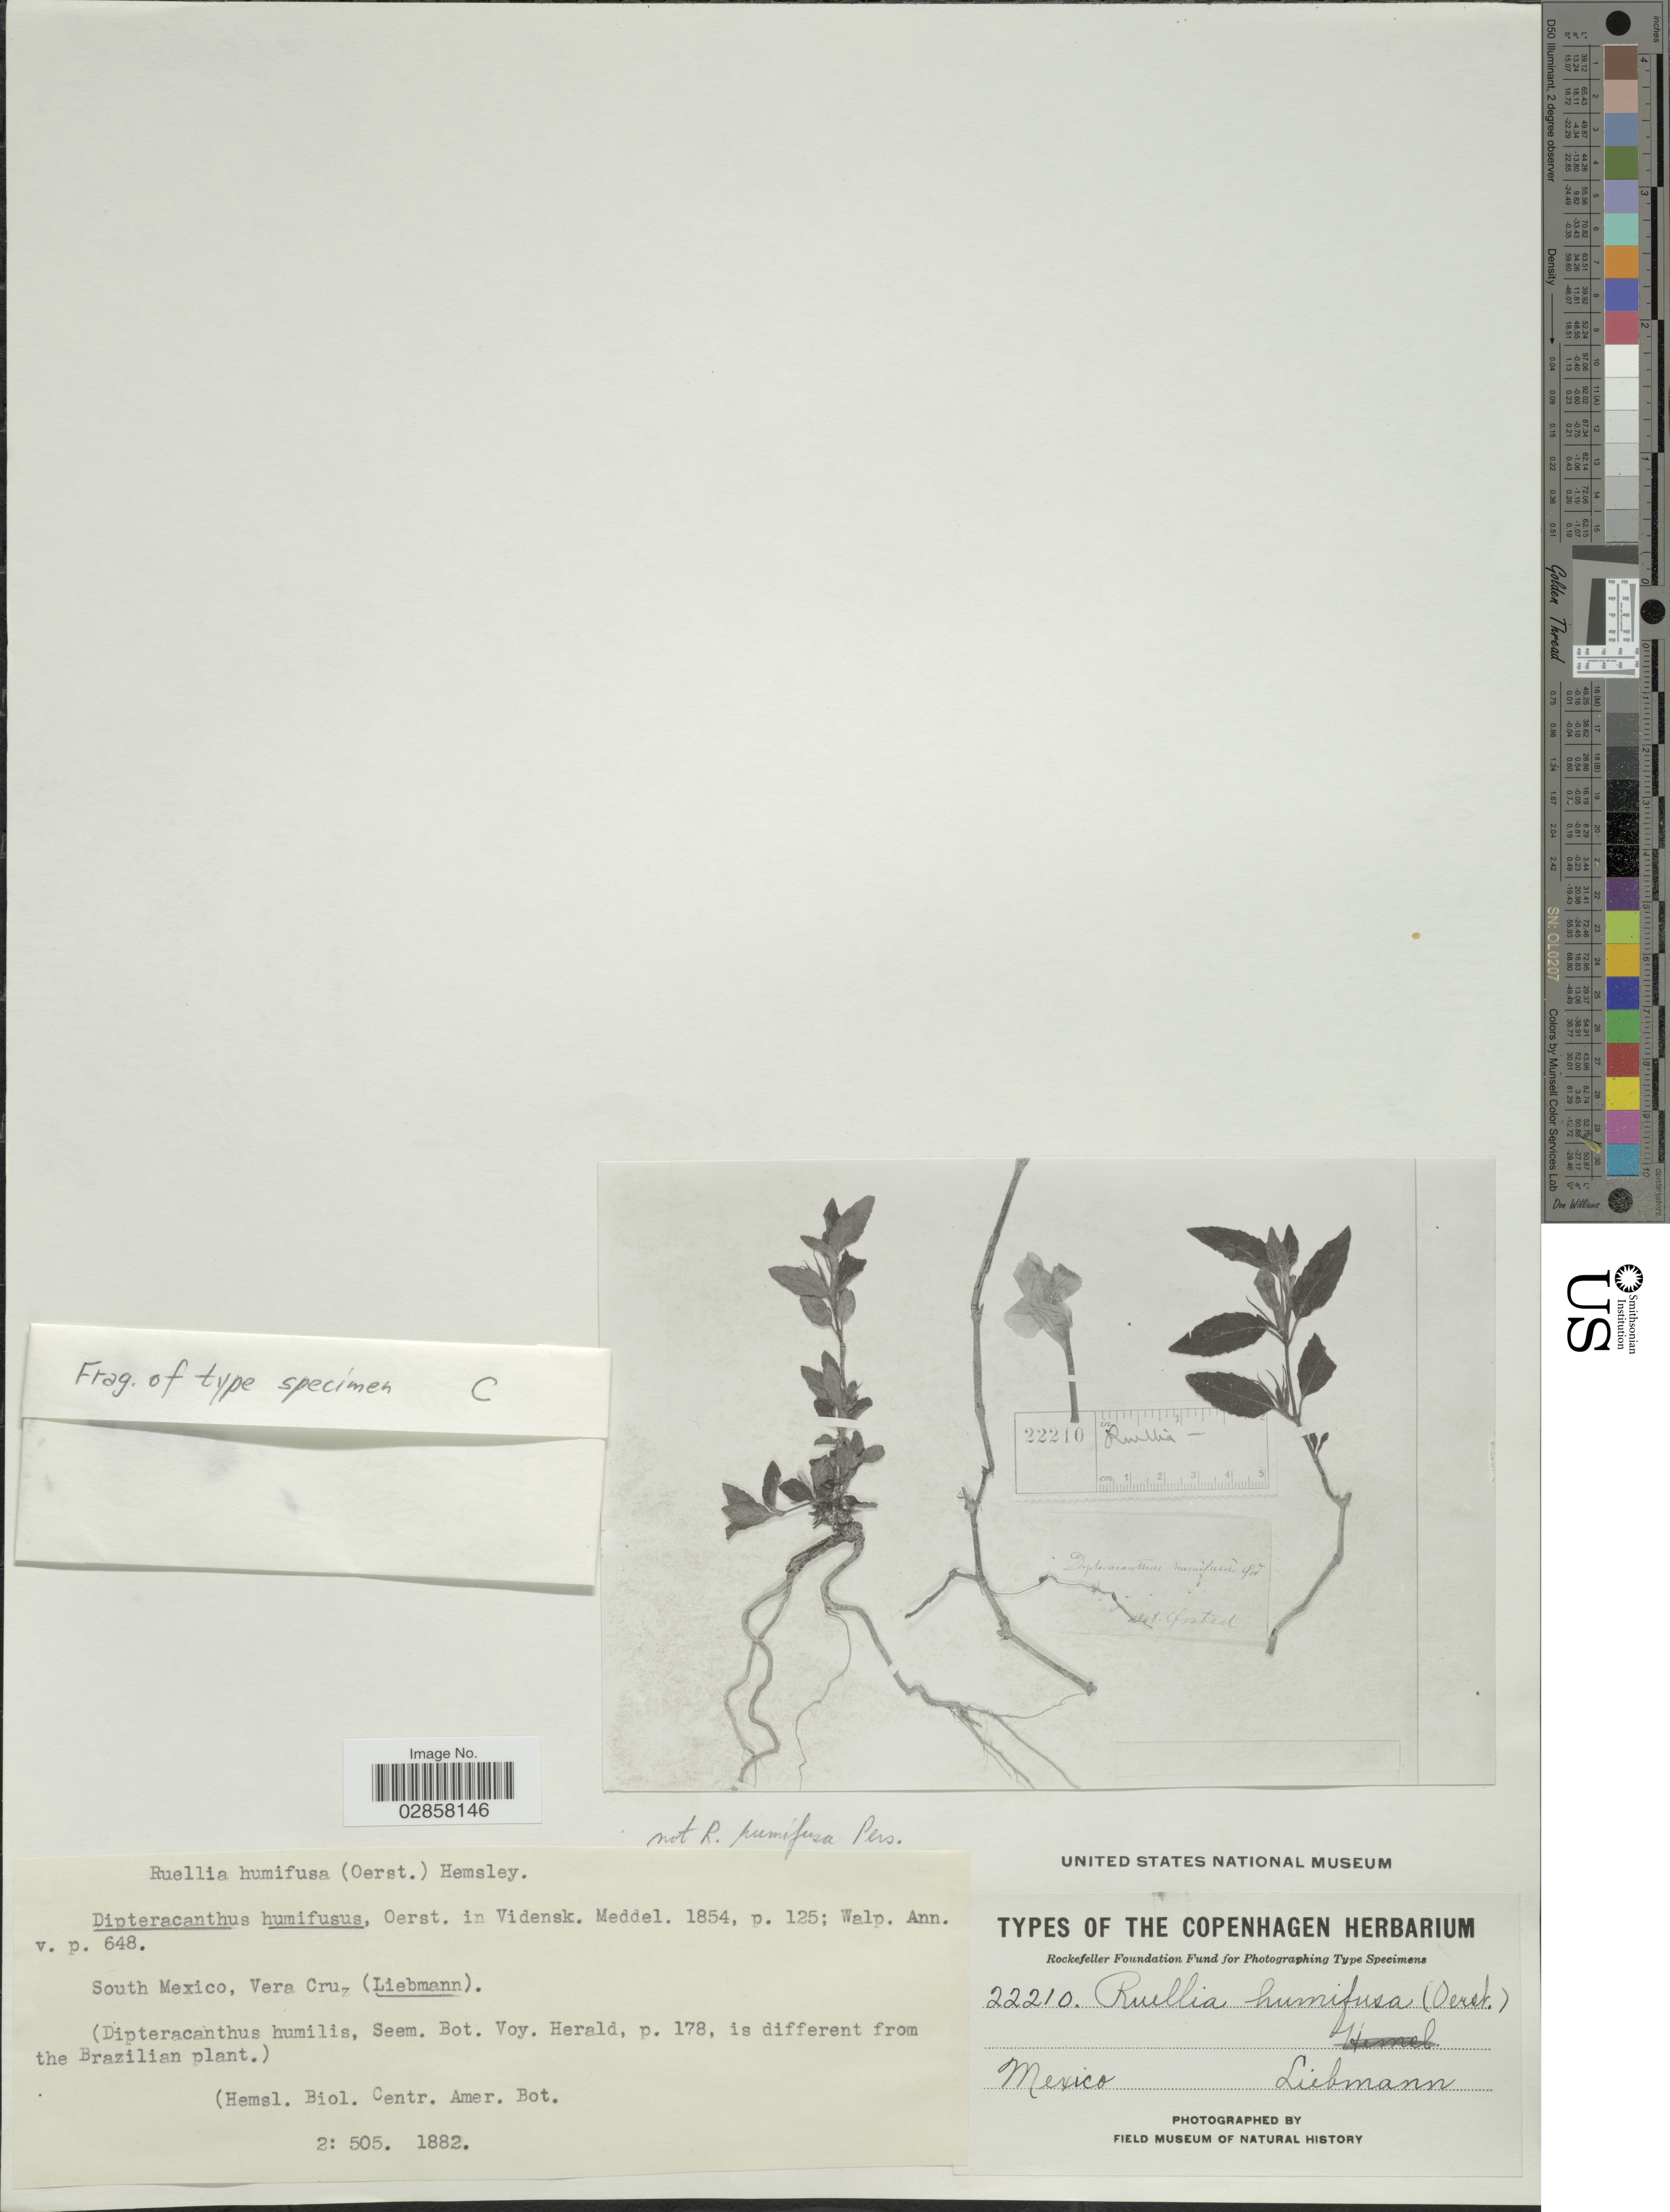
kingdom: Plantae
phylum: Tracheophyta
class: Magnoliopsida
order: Lamiales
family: Acanthaceae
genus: Ruellia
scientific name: Ruellia squarrosa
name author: Fenzl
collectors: Liebmann, --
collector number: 22210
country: Mexico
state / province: Veracruz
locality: South Mexico, Vera Cruz.